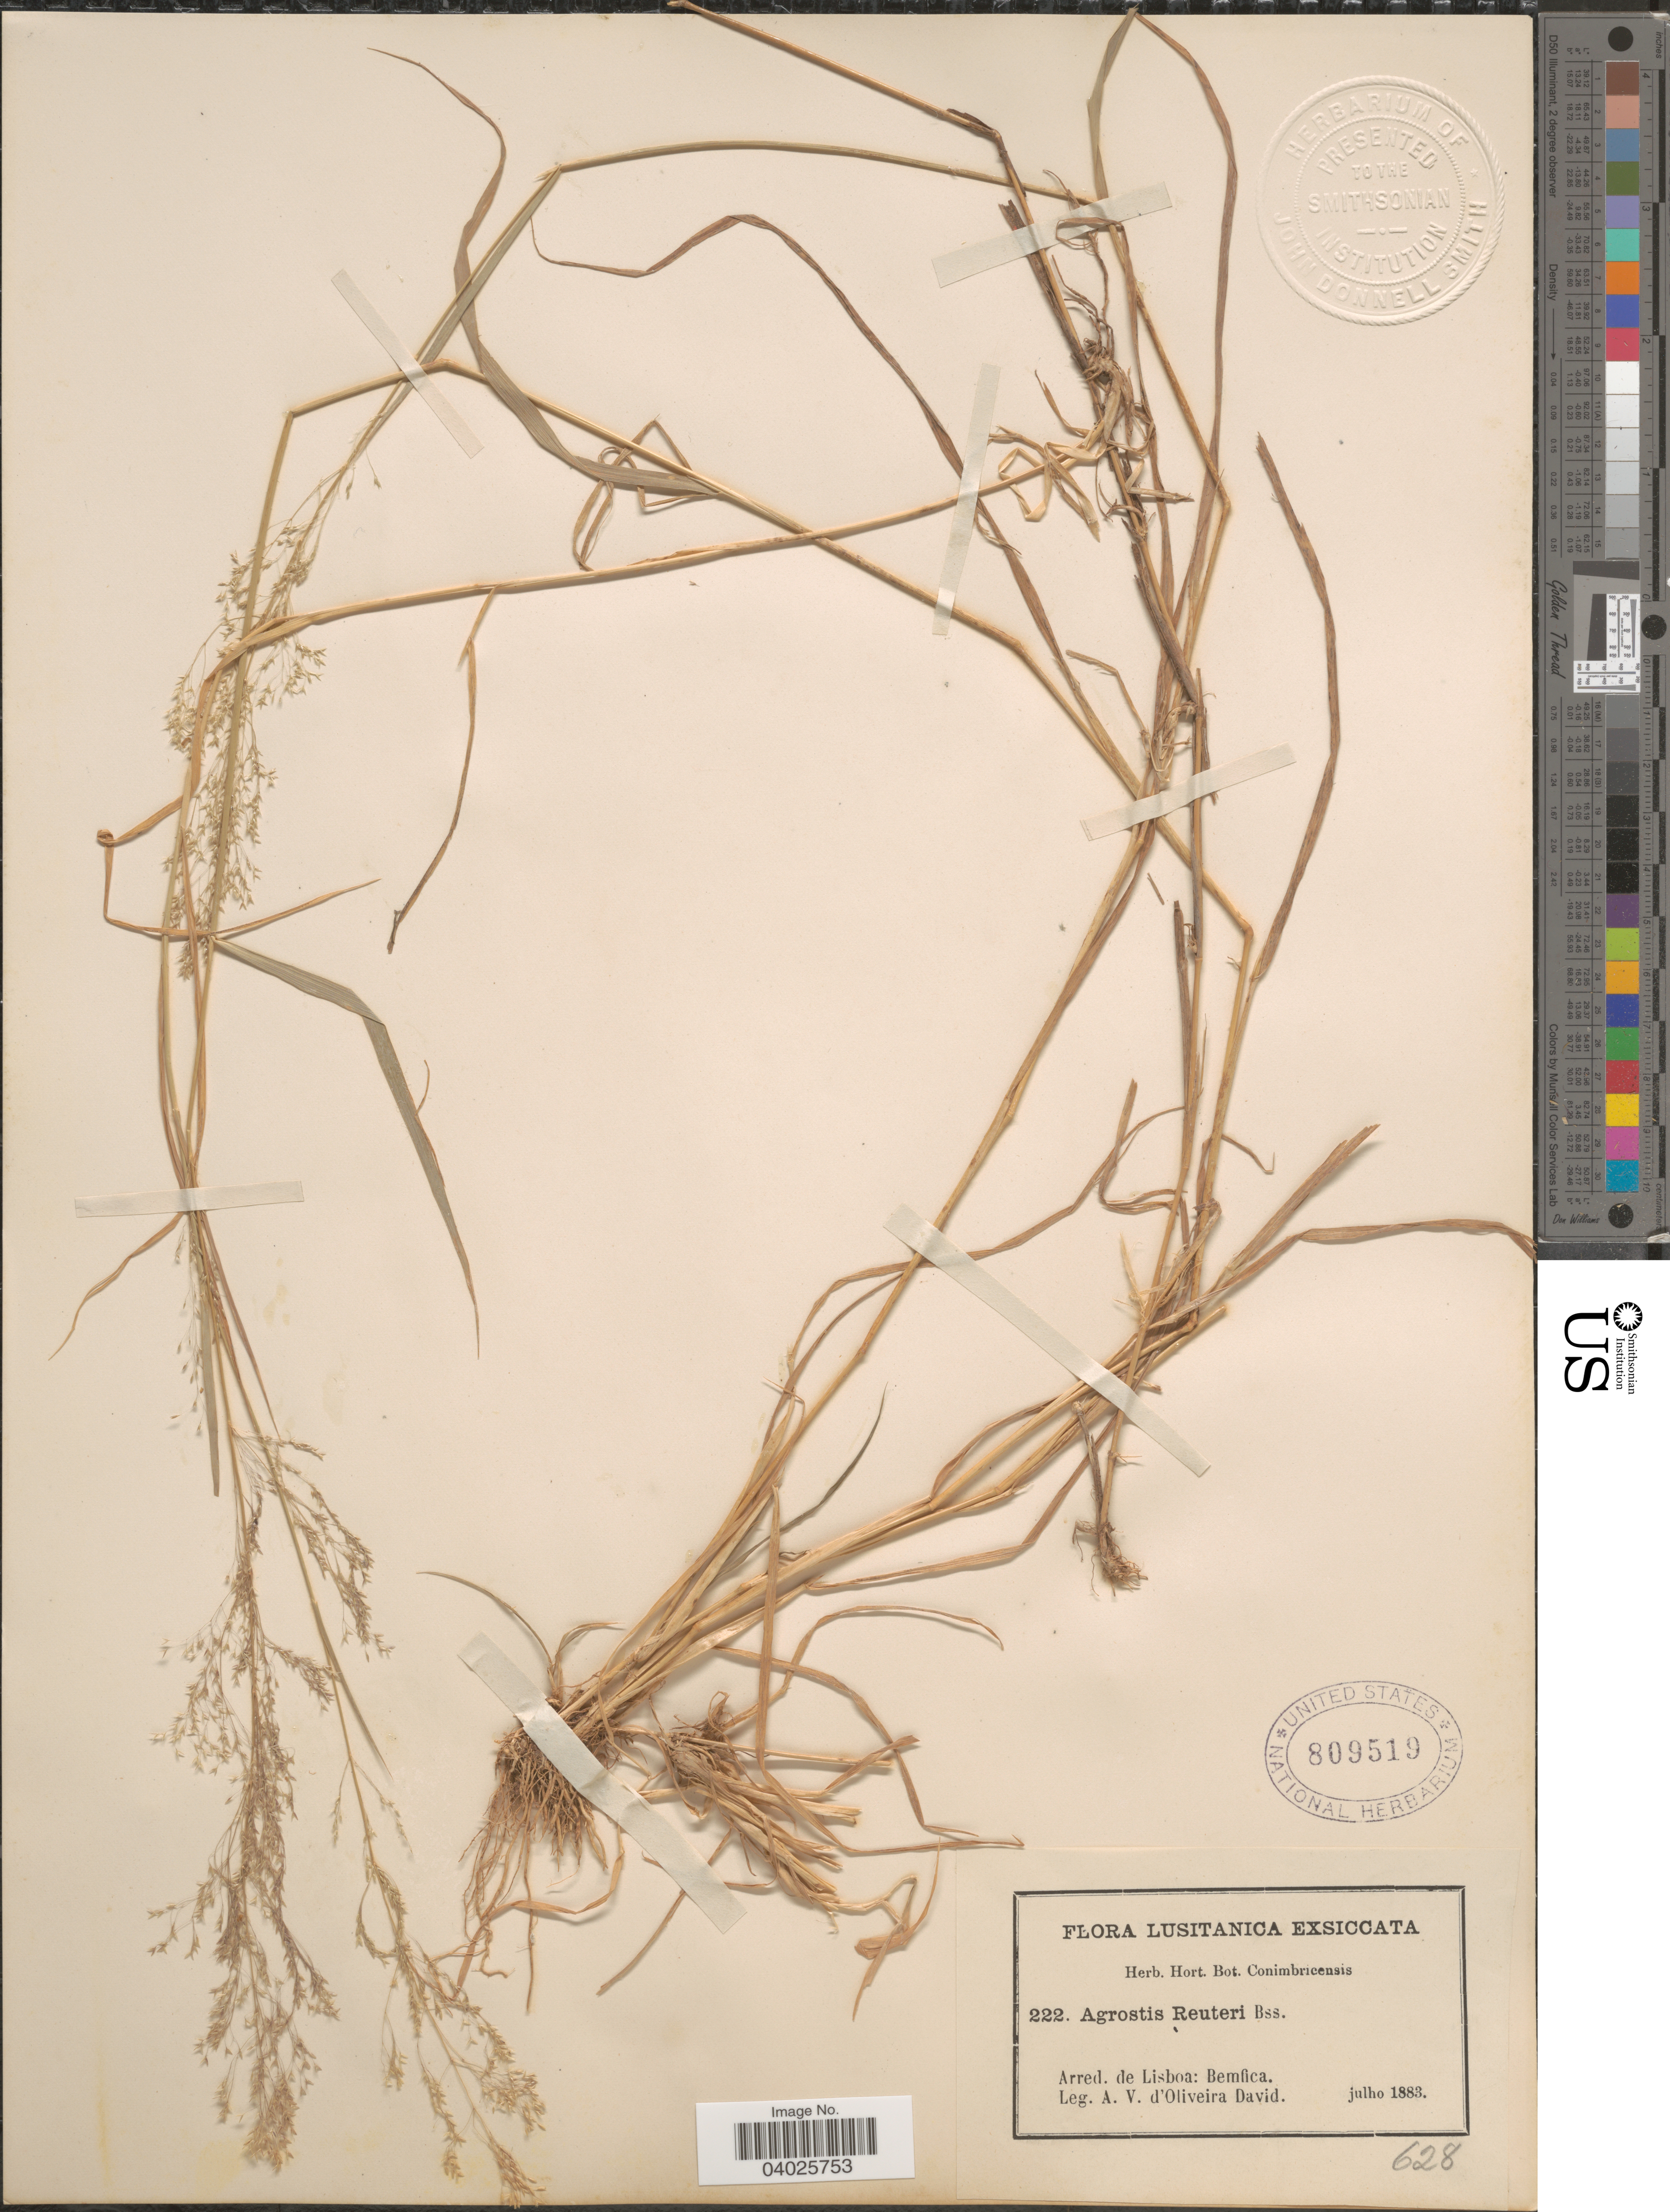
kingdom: Plantae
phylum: Tracheophyta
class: Liliopsida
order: Poales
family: Poaceae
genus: Agrostis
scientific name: Agrostis reuteri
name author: Boiss.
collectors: A. D'Oliveira David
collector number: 222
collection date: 1883-07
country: Portugal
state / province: Lisboa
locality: Lusitanica. Arred. de Lisboa: Bemfica.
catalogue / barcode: US 809519